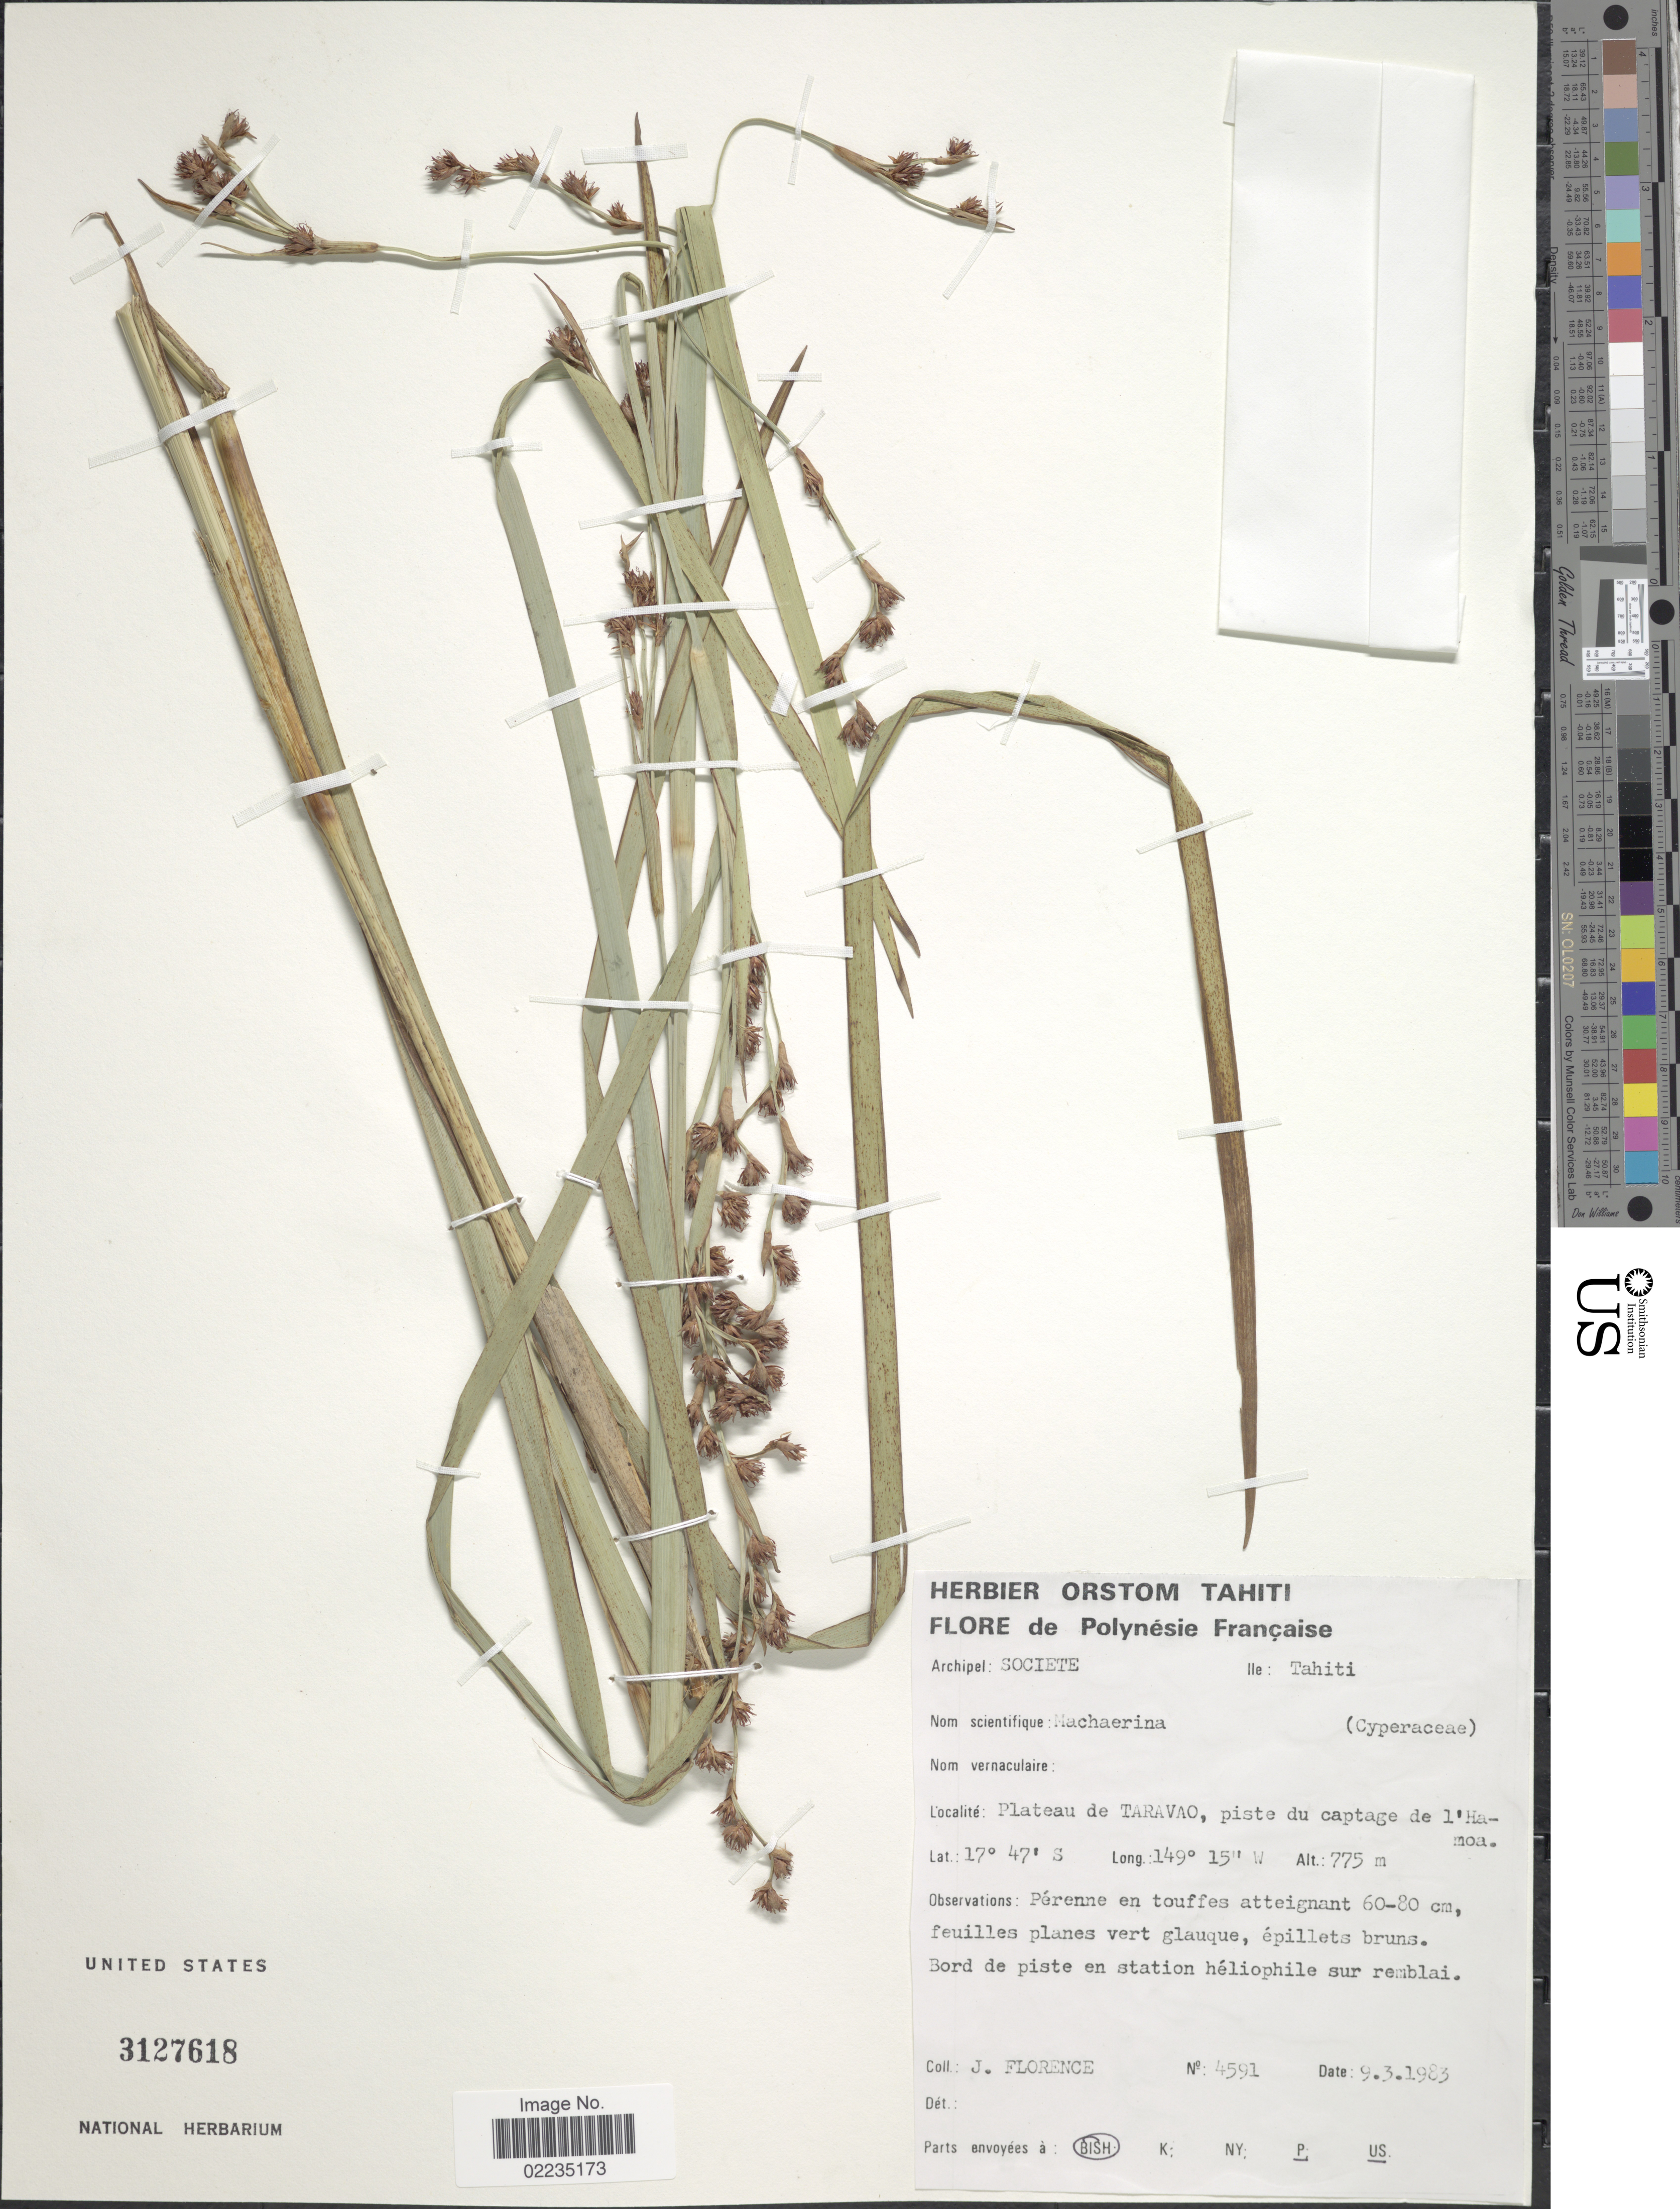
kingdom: Plantae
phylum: Tracheophyta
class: Liliopsida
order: Poales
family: Cyperaceae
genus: Machaerina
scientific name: Machaerina sp.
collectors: J. Florence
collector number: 4591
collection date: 1983-03-09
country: French Polynesia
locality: Archipel: Societe, Ile: Tahiti, Plateau de Taravao, piste du captage de l'Hamoa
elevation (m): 775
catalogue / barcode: US 3127618